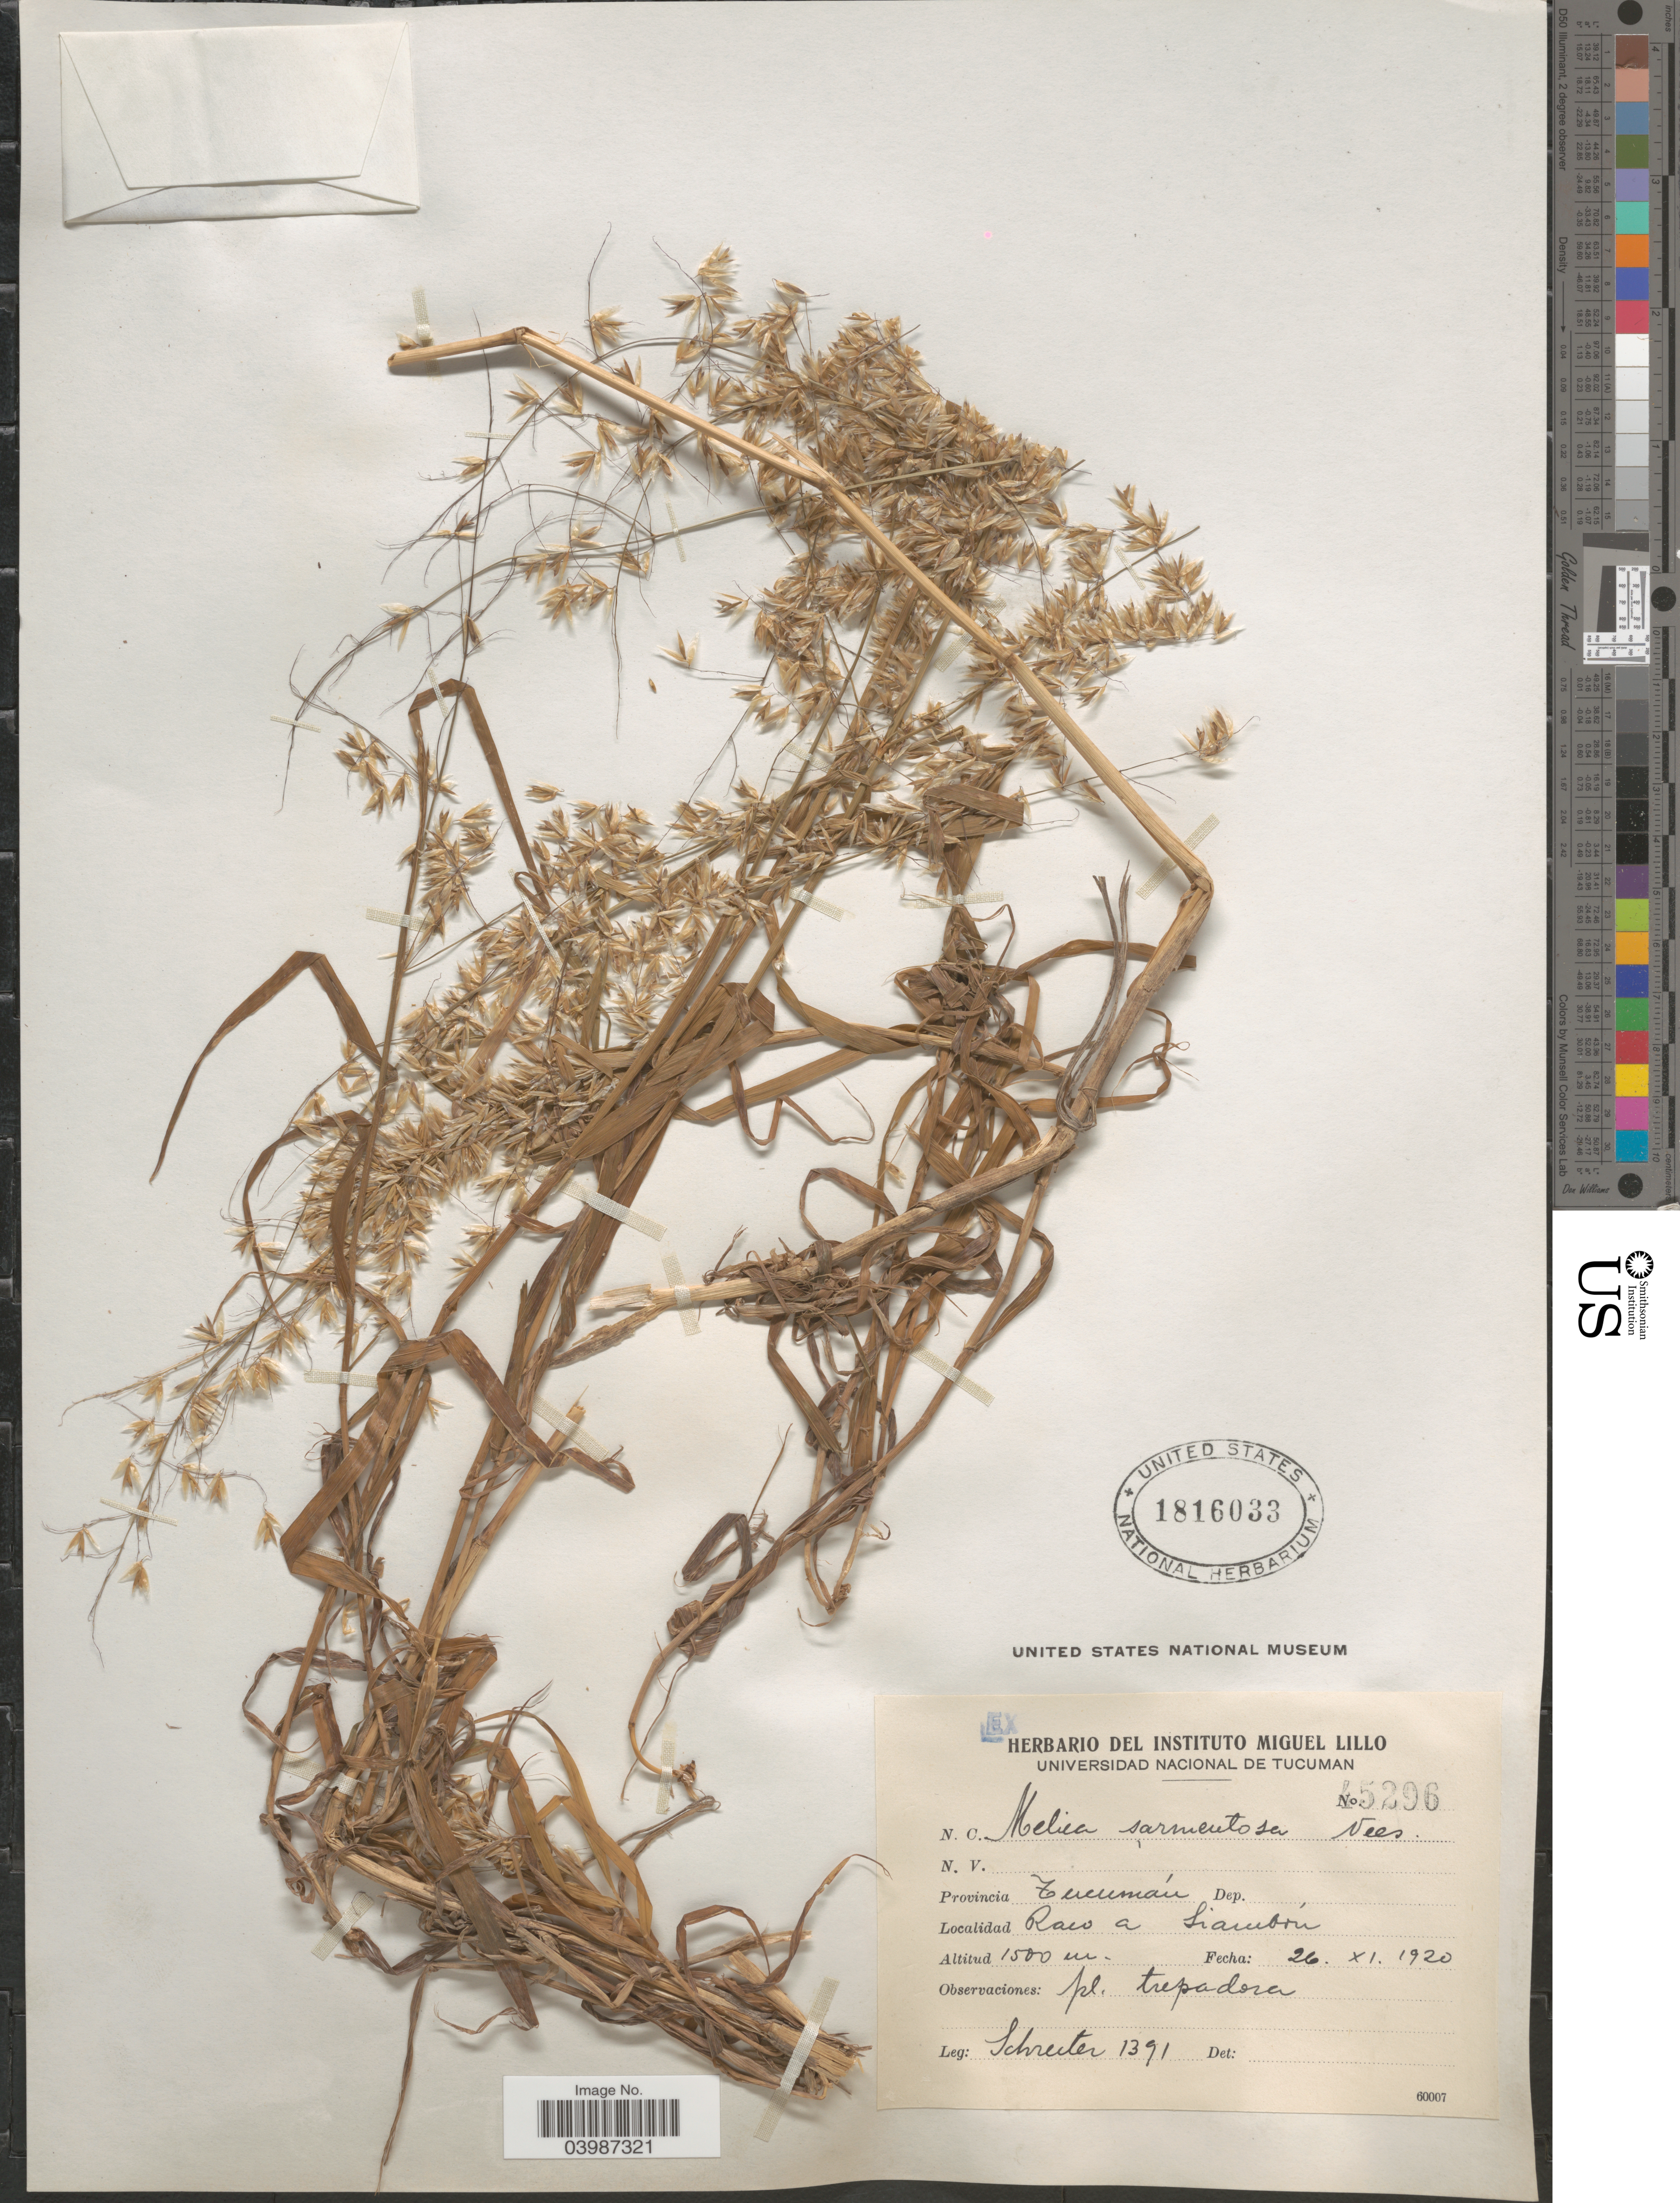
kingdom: Plantae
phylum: Tracheophyta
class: Liliopsida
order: Poales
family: Poaceae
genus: Melica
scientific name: Melica sarmentosa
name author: Nees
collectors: -. Schreiter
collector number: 1391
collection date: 1920-11-26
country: Argentina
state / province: Tucuman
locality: Raco a Siambón.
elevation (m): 1500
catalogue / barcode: US 1816033